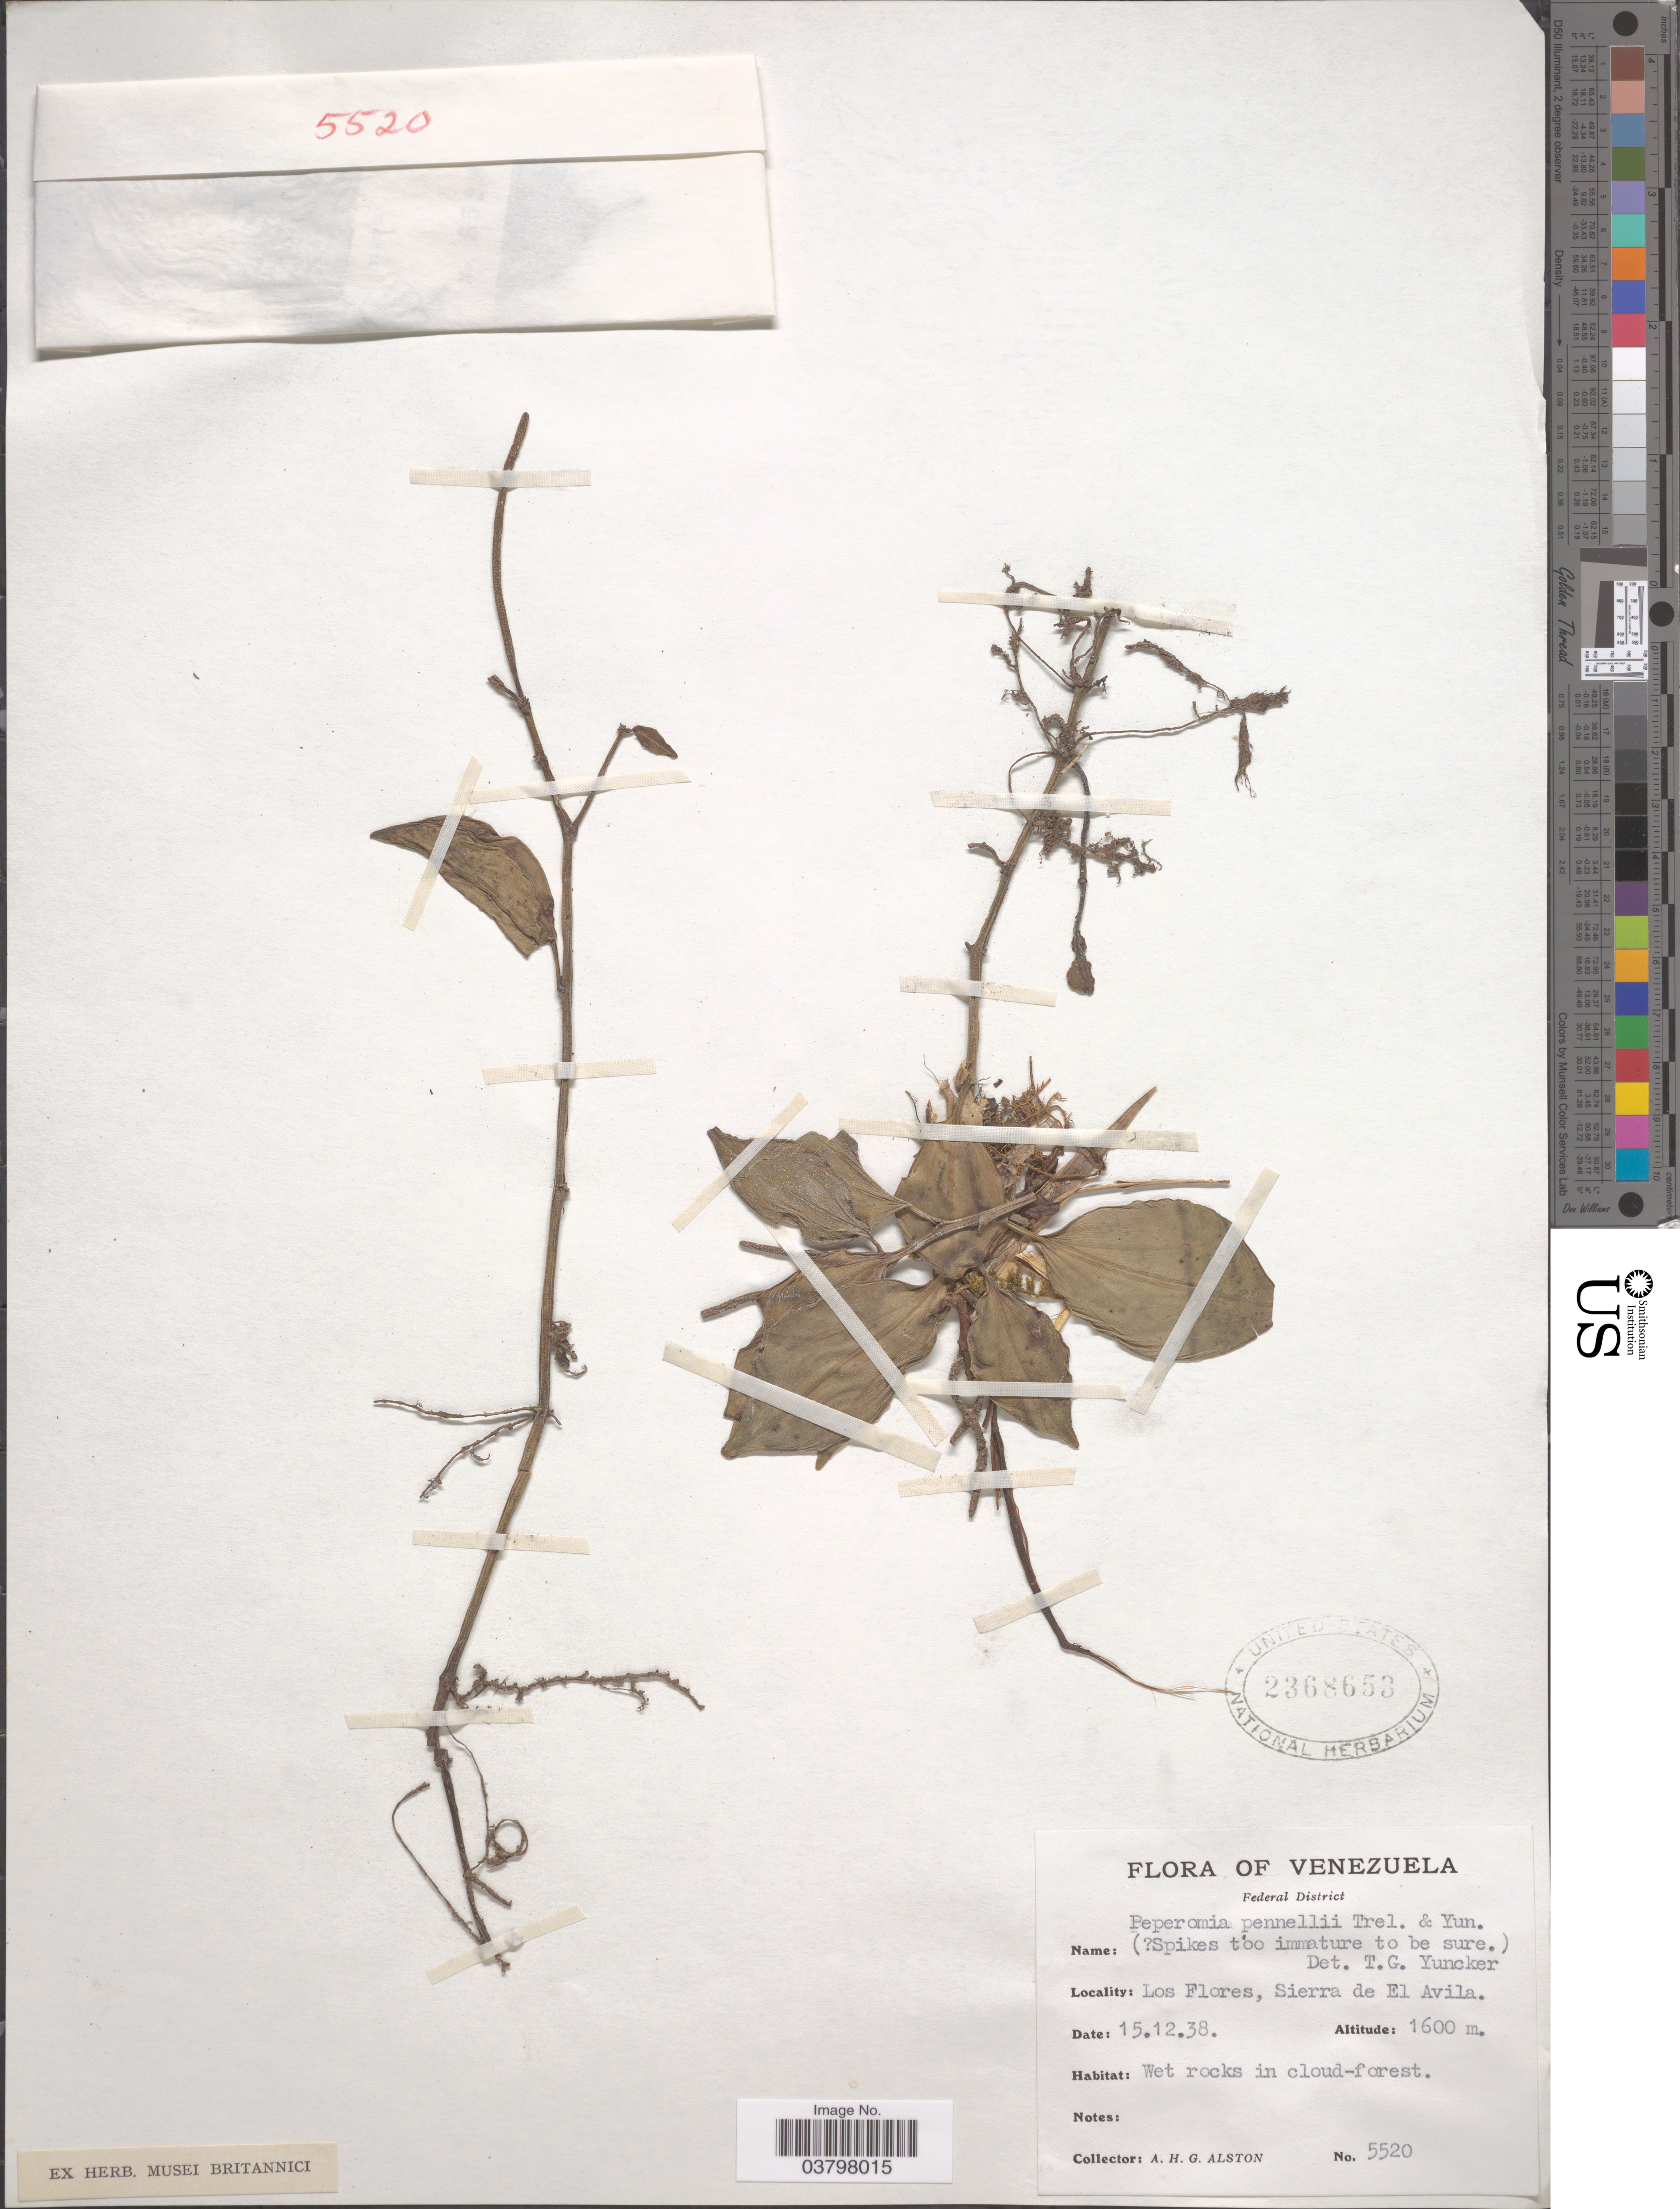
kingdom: Plantae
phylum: Tracheophyta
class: Magnoliopsida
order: Piperales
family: Piperaceae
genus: Peperomia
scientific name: Peperomia pennellii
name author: Trel. & Yunck.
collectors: A. H. Alston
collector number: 5520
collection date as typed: Transcribed d/m/y: 15/12/38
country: Venezuela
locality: Federal District. Los Flores, Sierra de El Avila.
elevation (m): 1600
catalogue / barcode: US 2368653